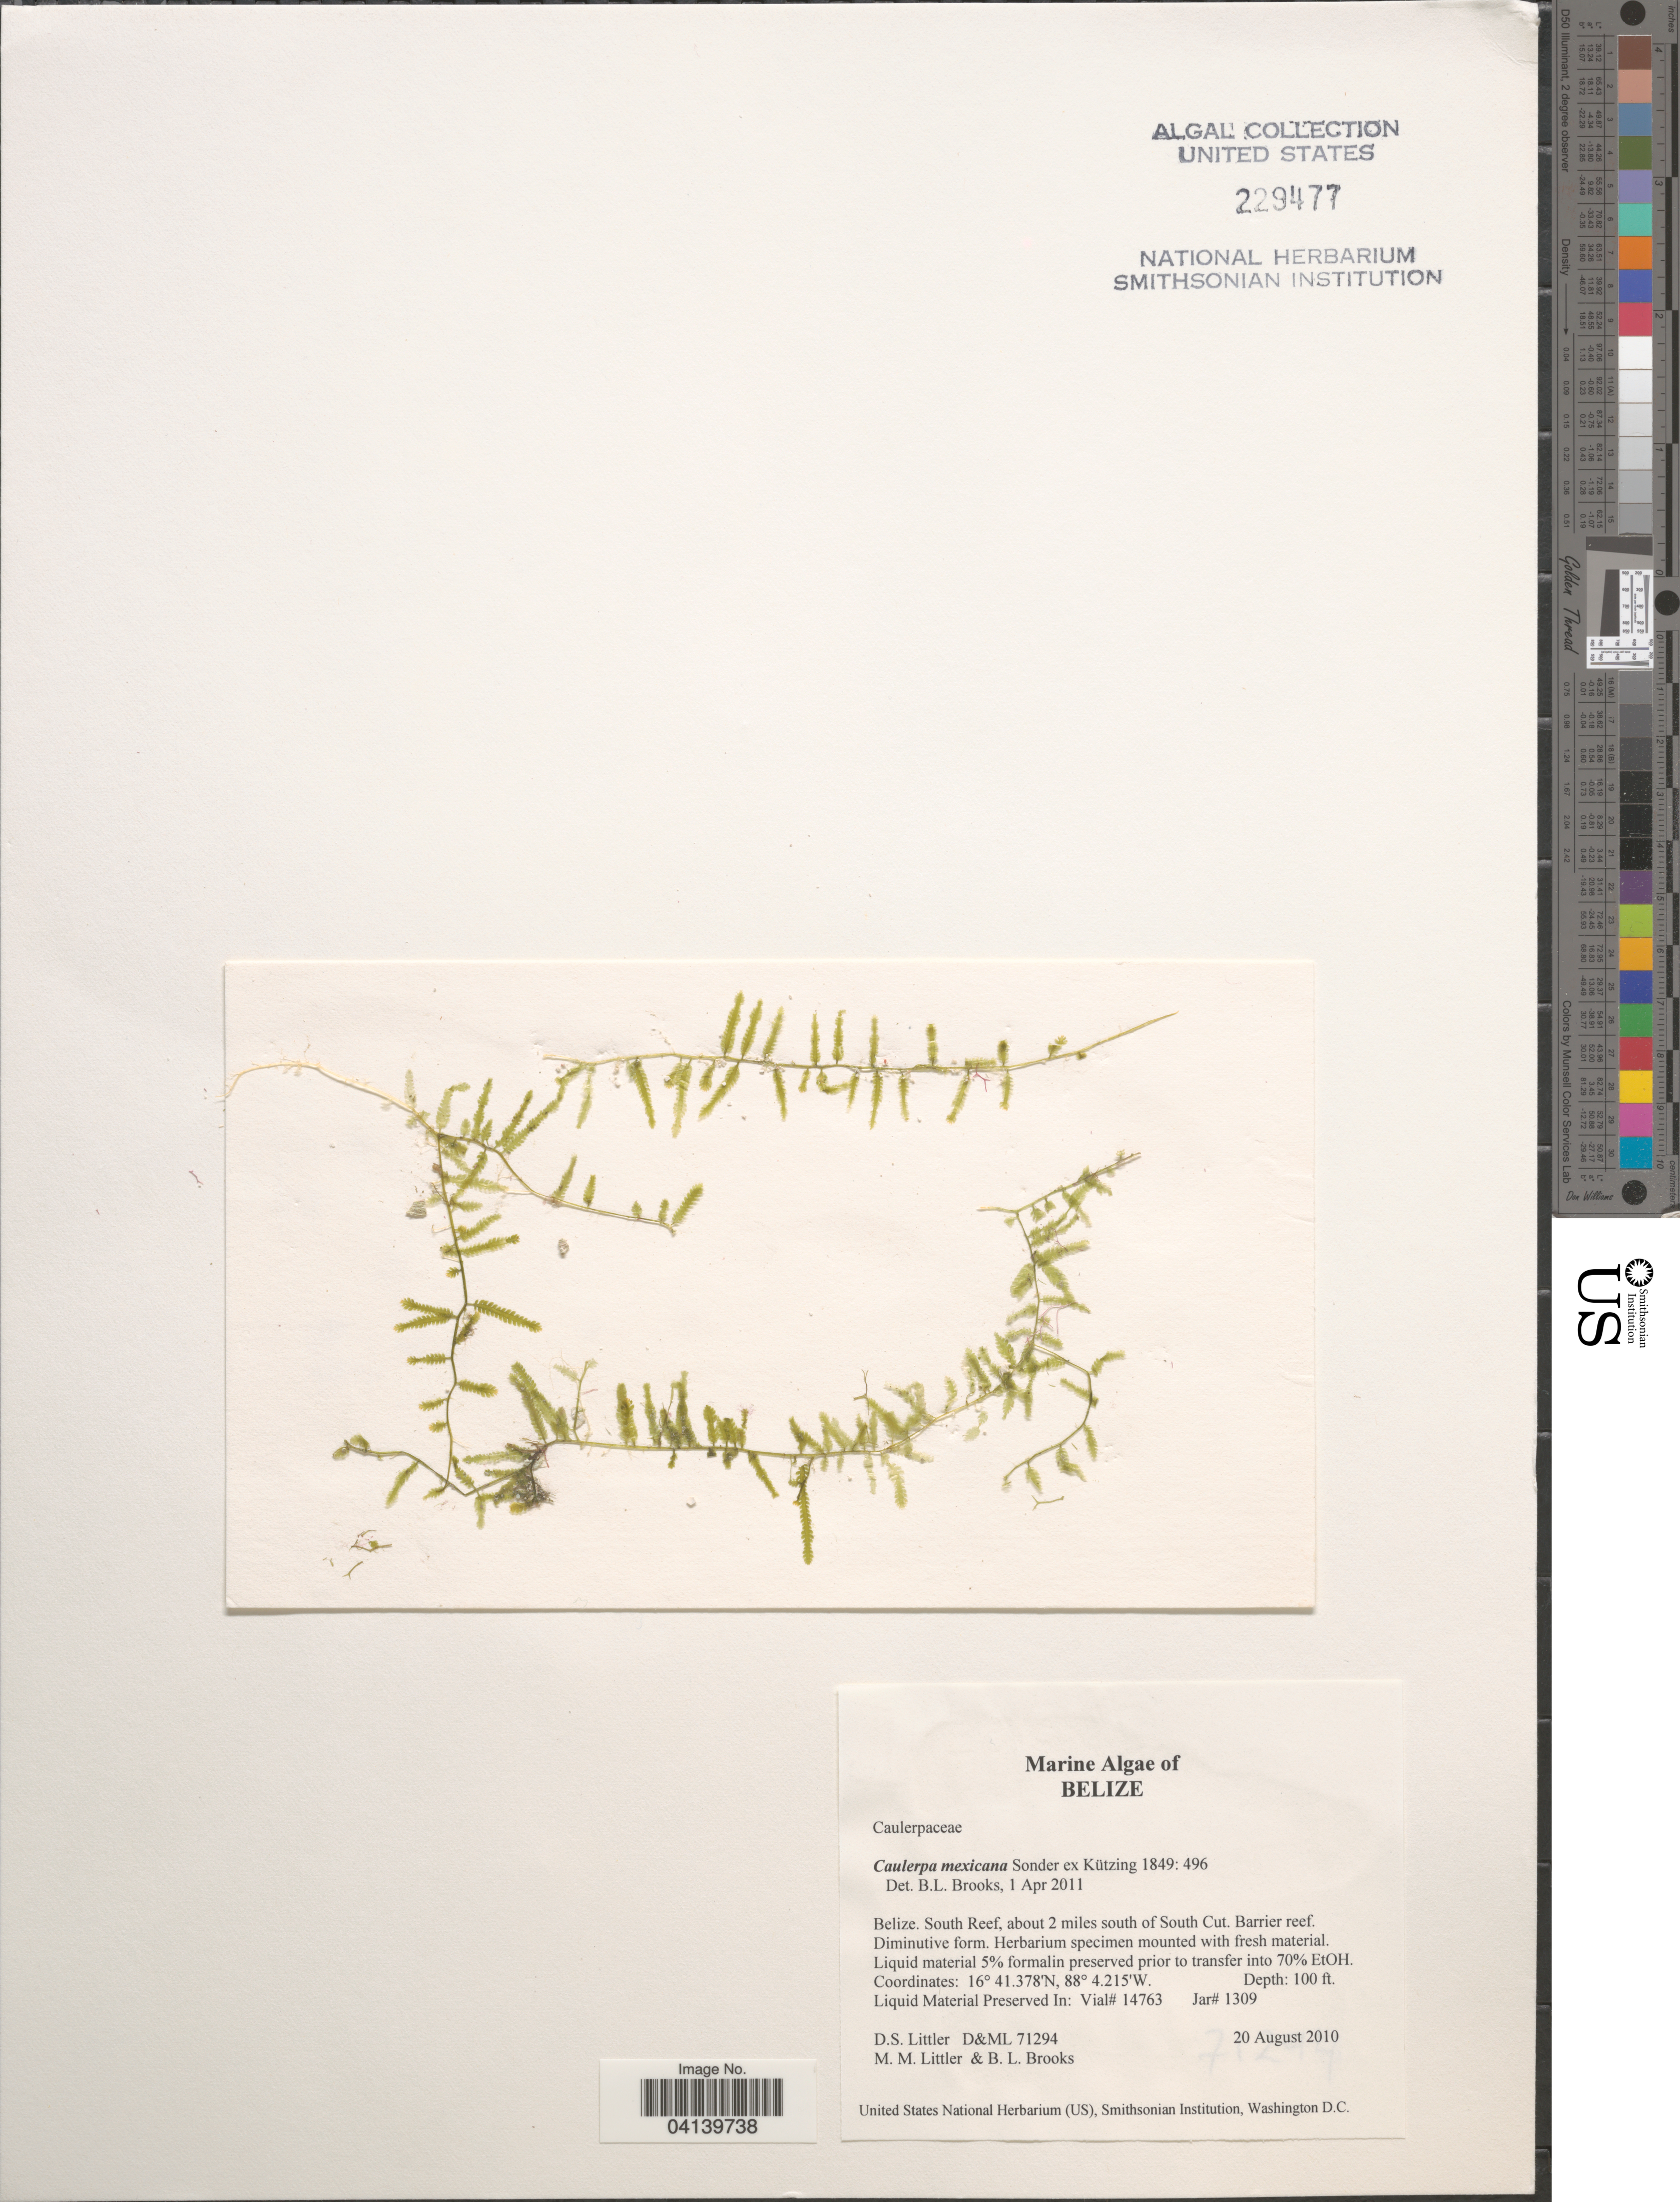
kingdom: Plantae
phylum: Chlorophyta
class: Ulvophyceae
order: Bryopsidales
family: Caulerpaceae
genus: Caulerpa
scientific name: Caulerpa mexicana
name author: Sond. ex Kütz.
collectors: D. S. Littler & B. Brooks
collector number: D&ML 71294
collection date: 2010-08-20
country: Belize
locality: South Reef, about 2 miles south of South Cut. Barrier reef.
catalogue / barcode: US 229477